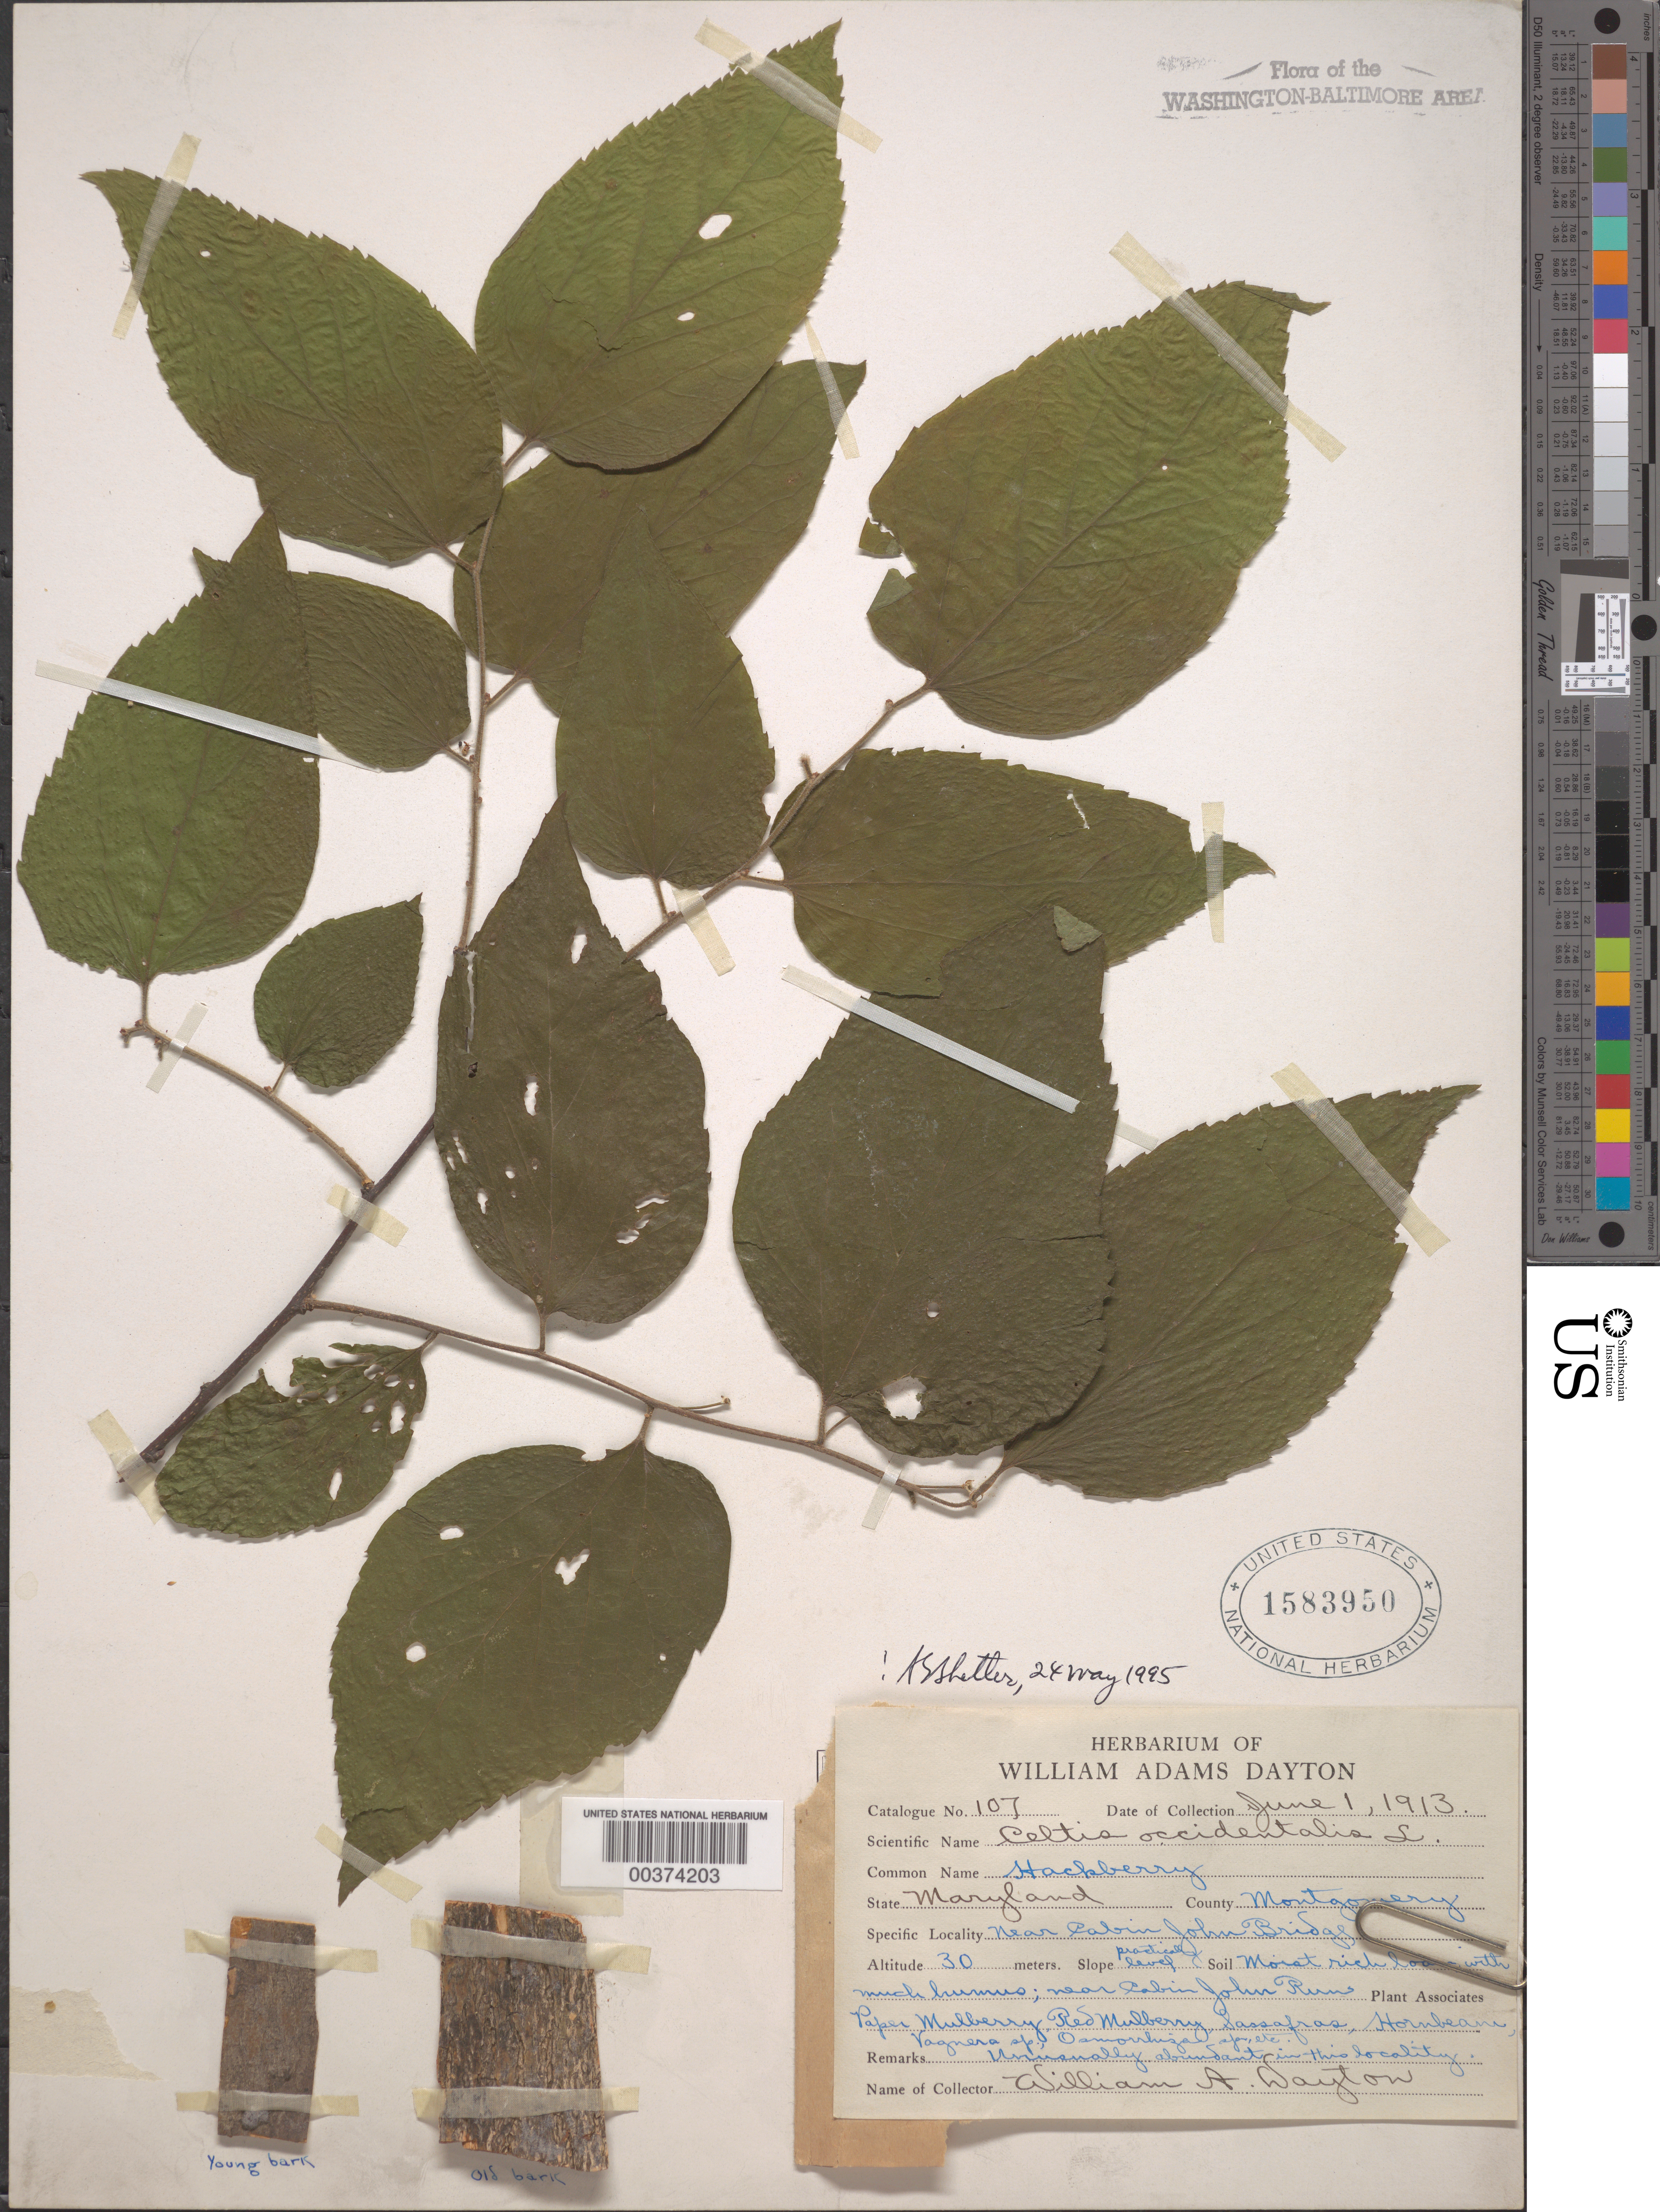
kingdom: Plantae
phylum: Tracheophyta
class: Magnoliopsida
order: Rosales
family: Cannabaceae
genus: Celtis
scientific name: Celtis occidentalis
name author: L.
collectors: W. Dayton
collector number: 107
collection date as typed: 01 Jun 1913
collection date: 1913-06-01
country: United States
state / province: Maryland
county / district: Montgomery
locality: Cabin John Bridge vicinity C. & O. Canal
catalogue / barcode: US 1583950